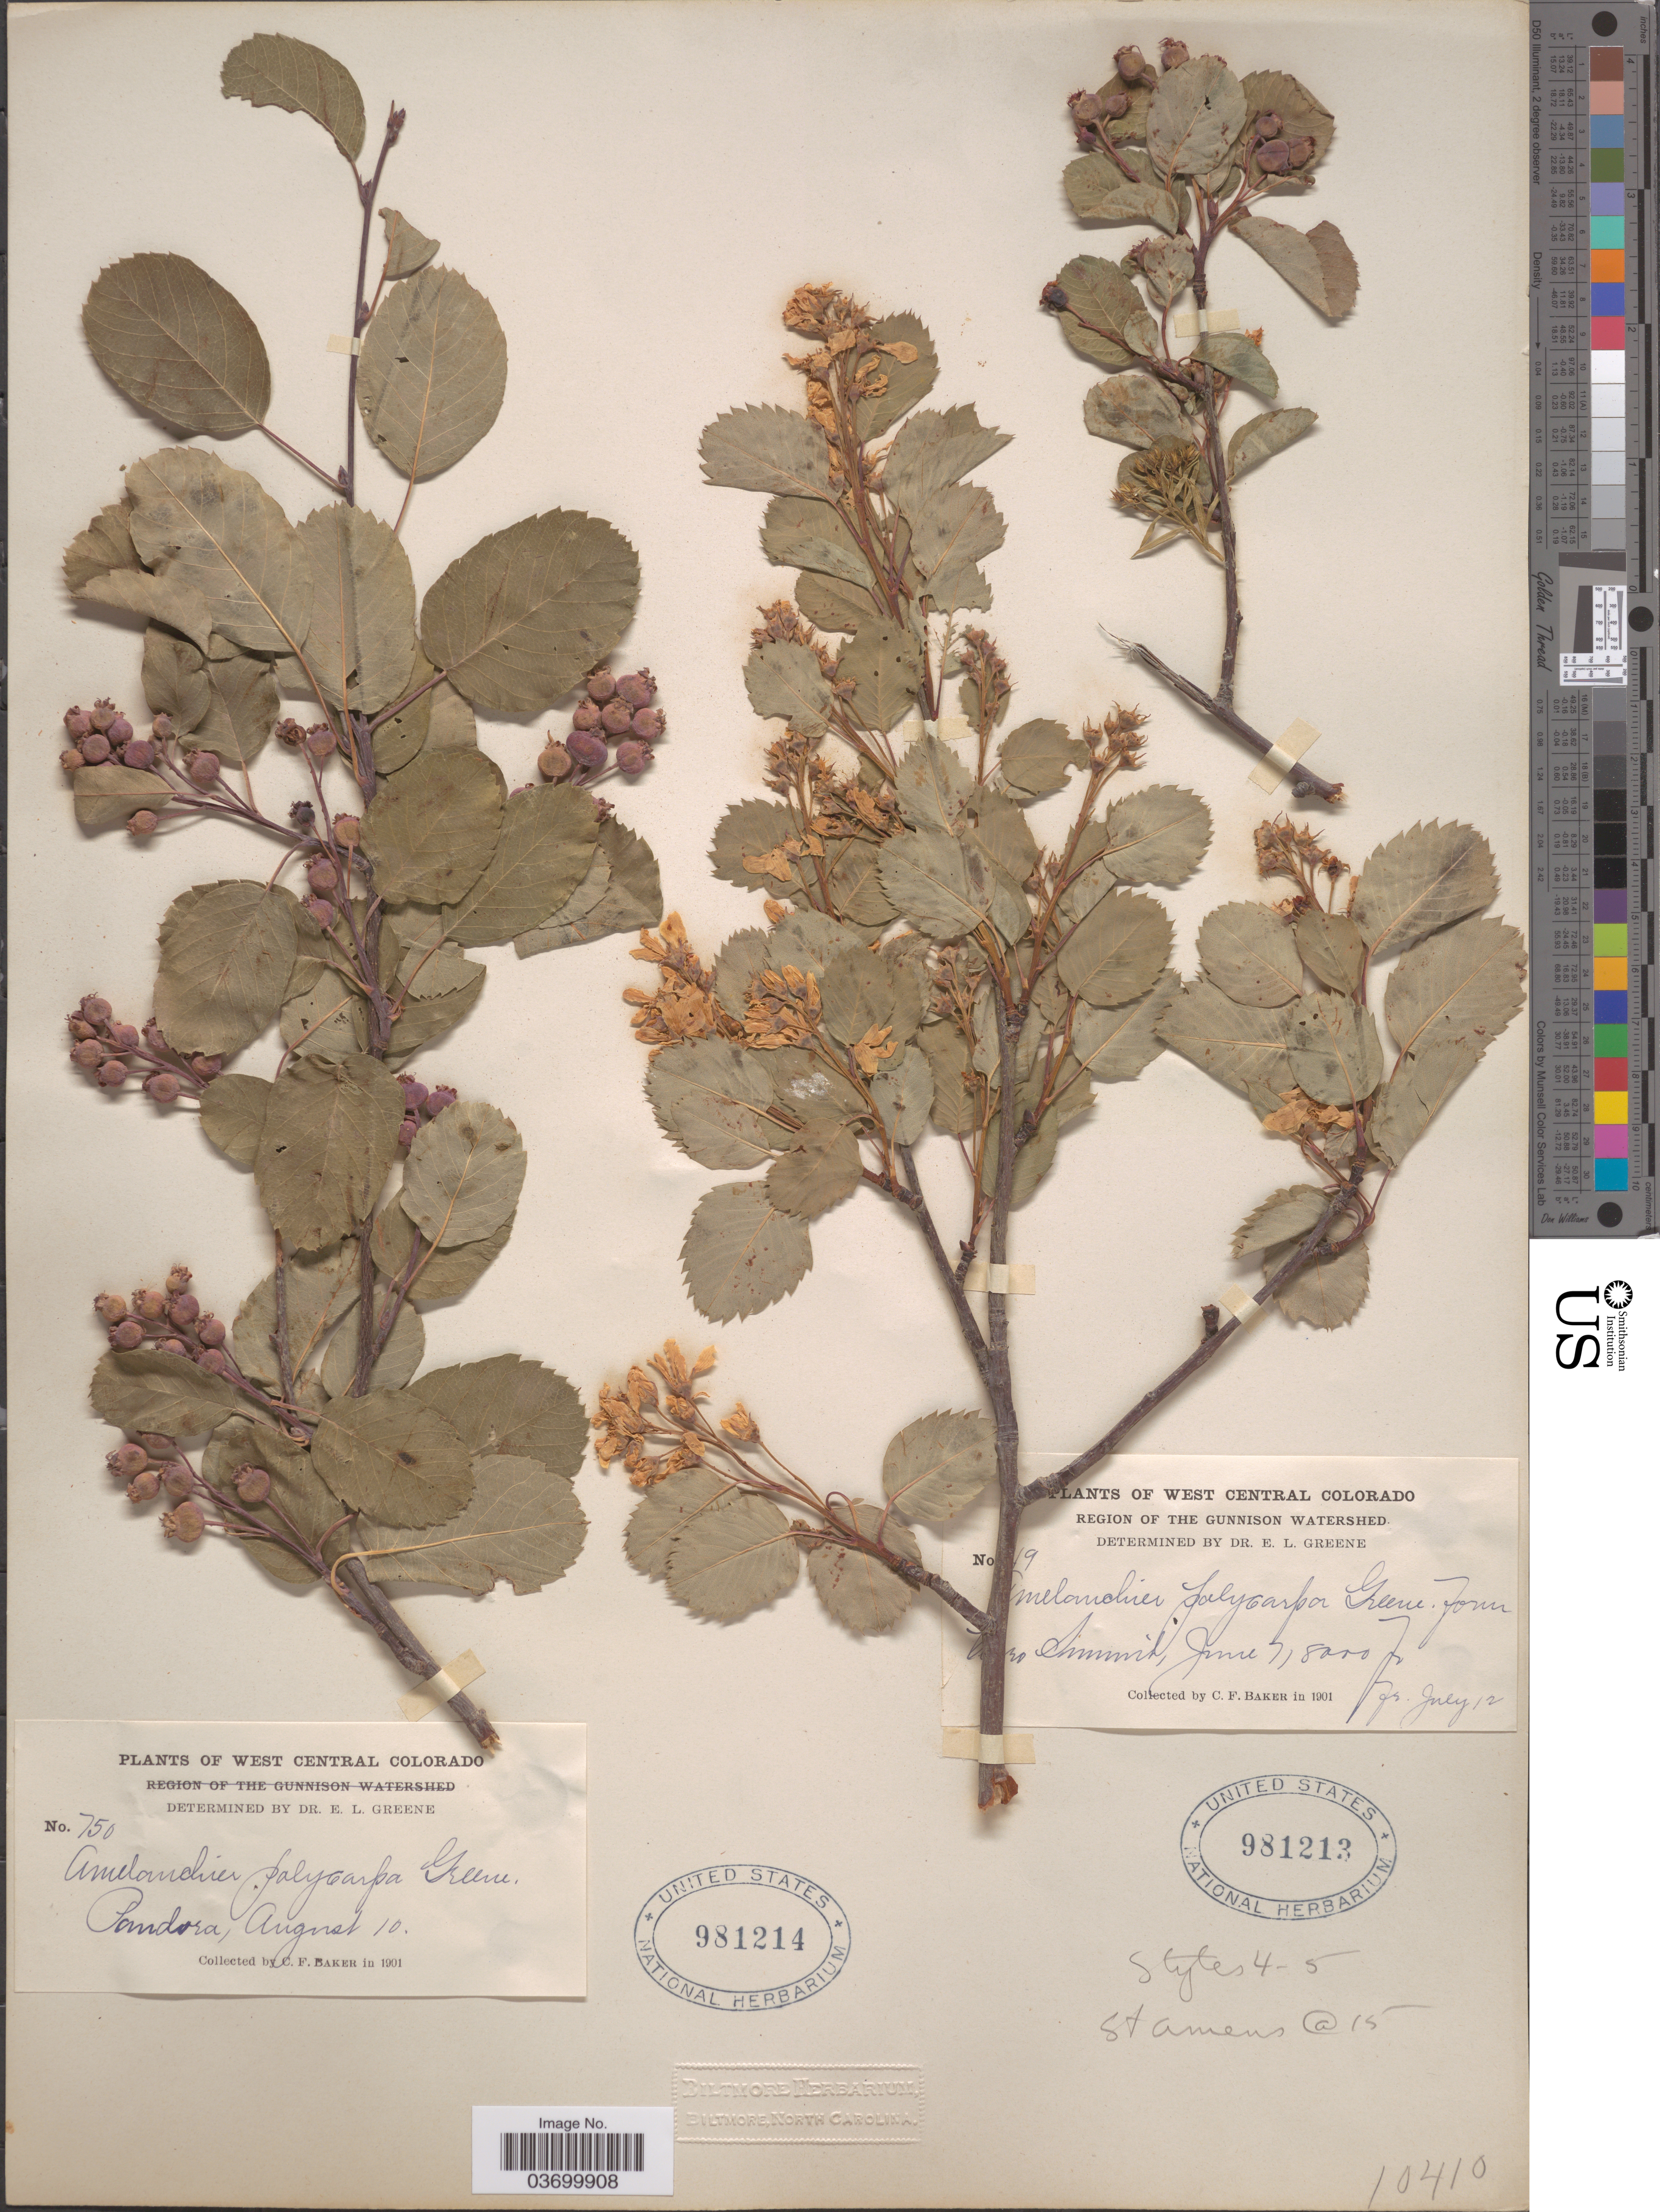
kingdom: Plantae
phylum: Tracheophyta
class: Magnoliopsida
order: Rosales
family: Rosaceae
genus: Amelanchier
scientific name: Amelanchier alnifolia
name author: (Nutt.) Nutt. ex M. Roem.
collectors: C. F. Baker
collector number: !19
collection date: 1901-06-07/1901-07-12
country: United States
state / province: Colorado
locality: West Central Colorado. Region of The Gunnison Watershed. Cerro Summit.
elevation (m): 2438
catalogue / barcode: US 981213-2